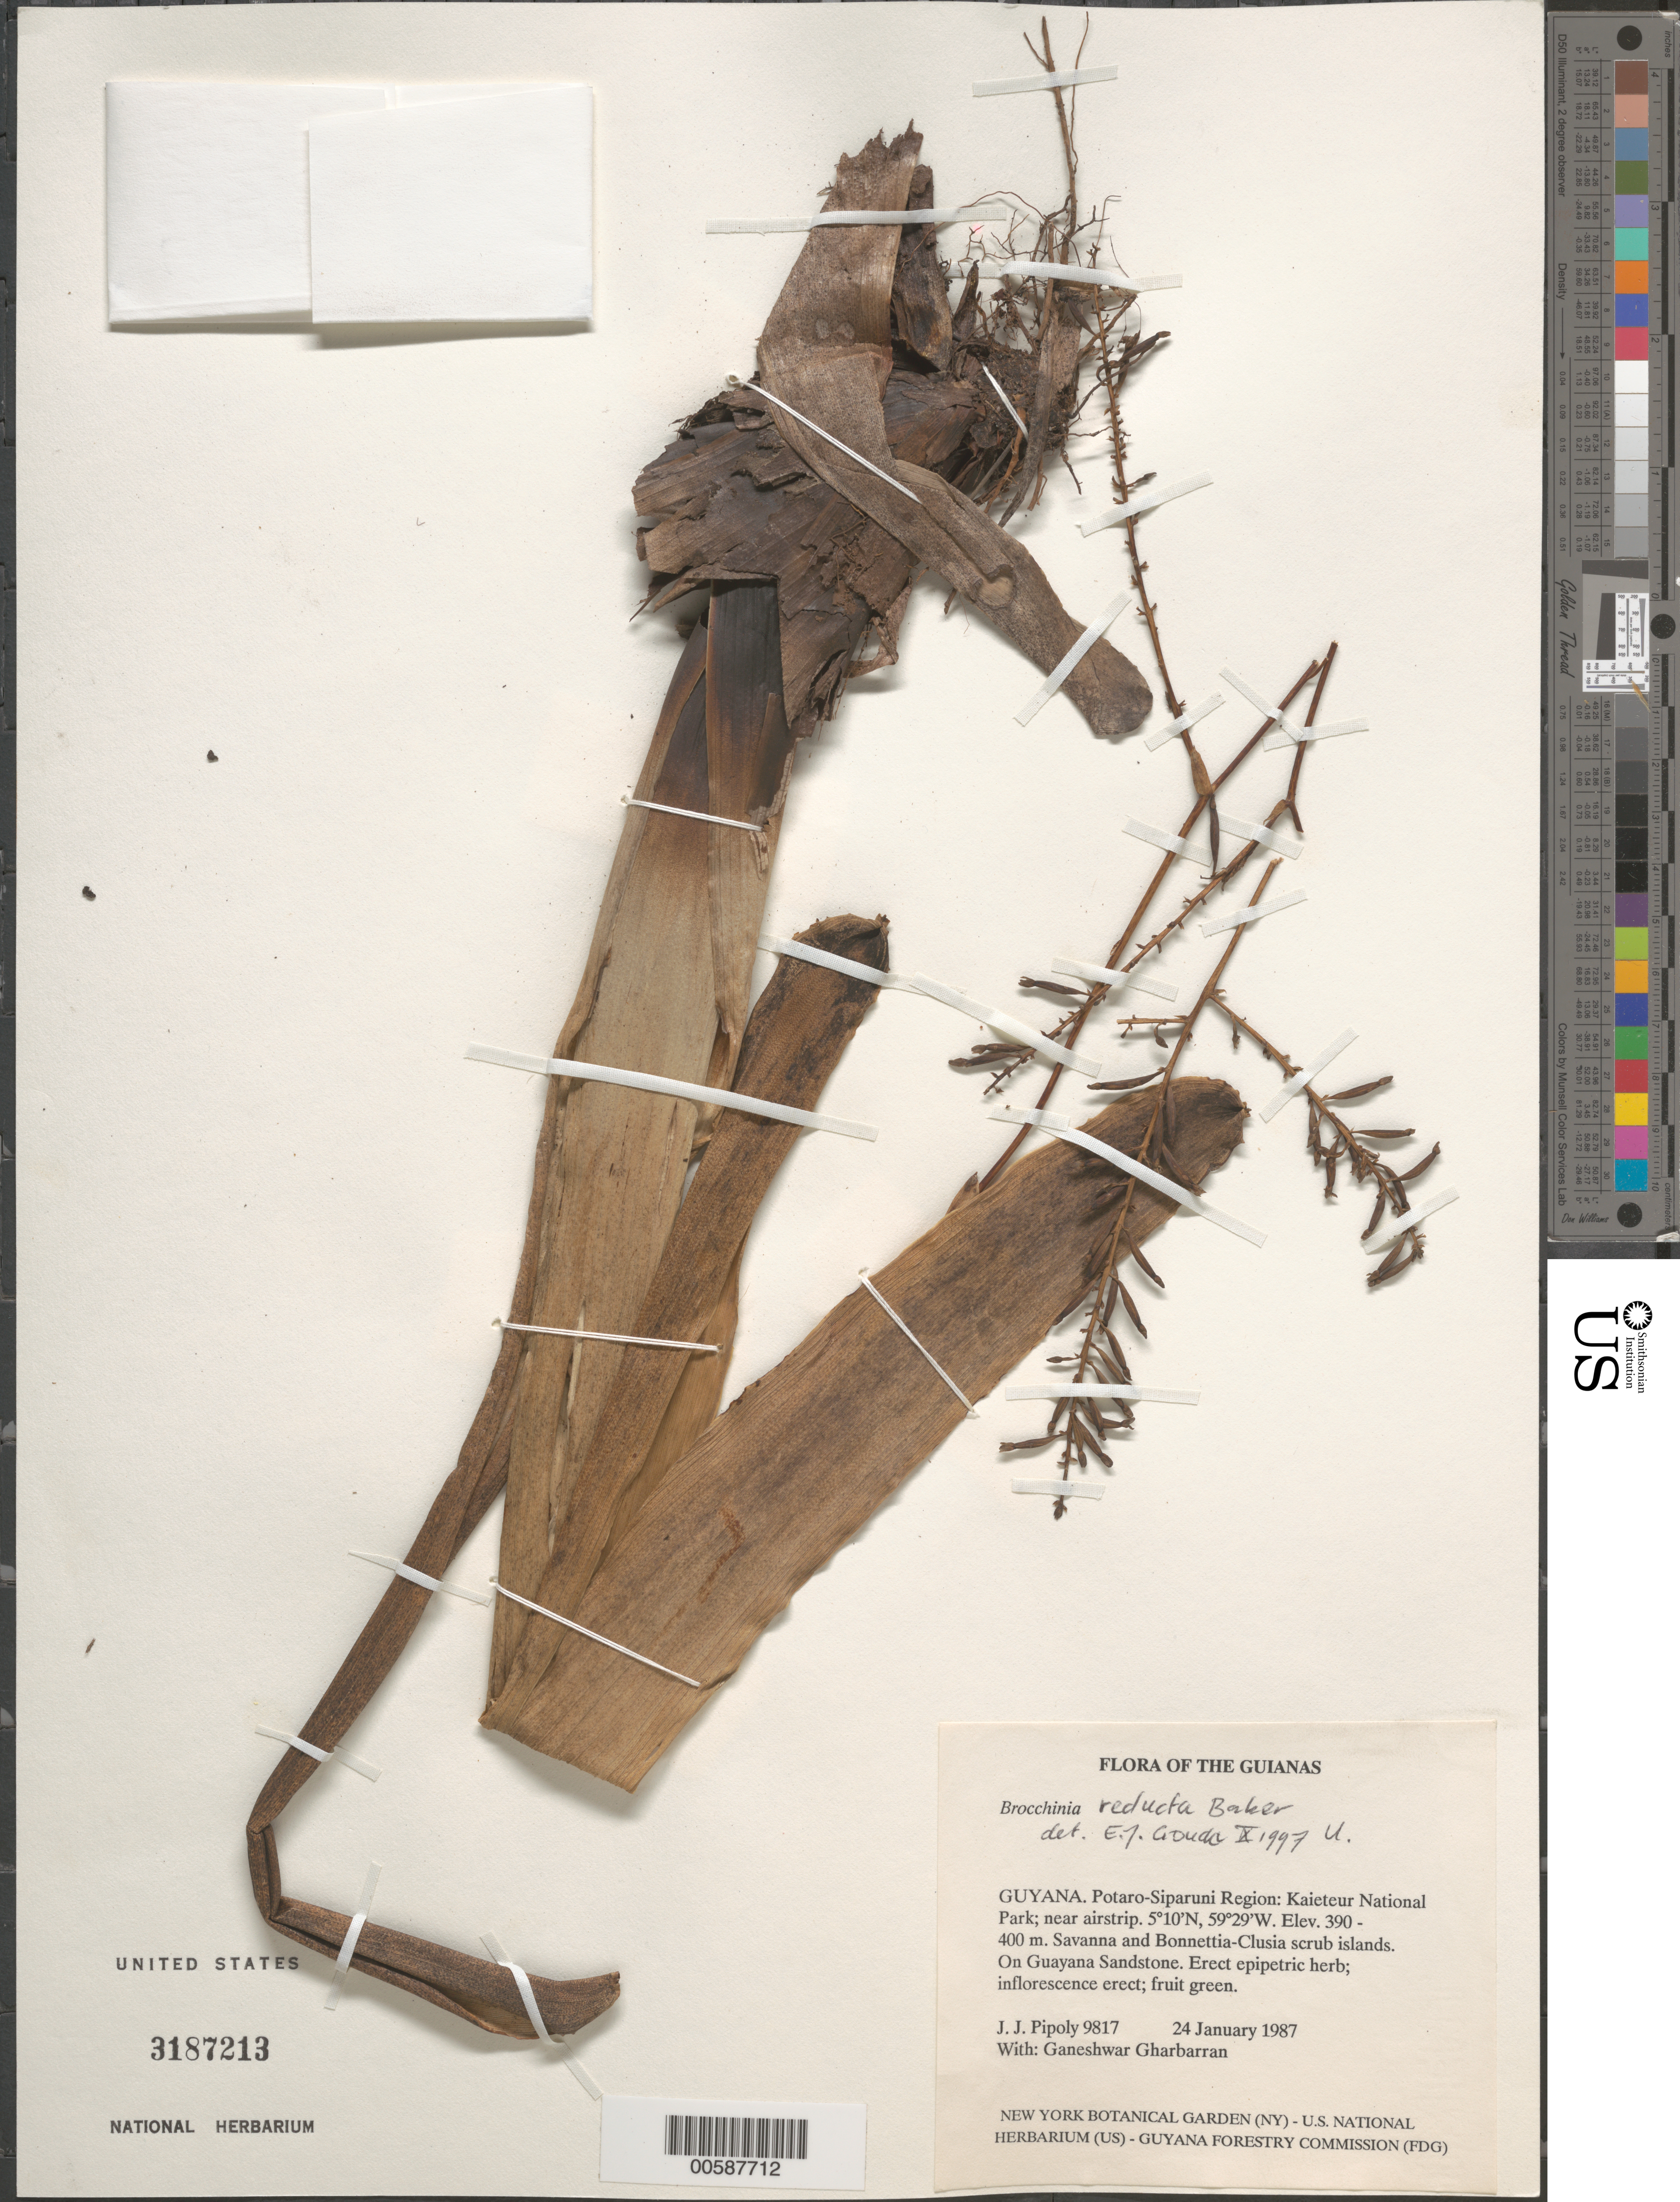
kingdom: Plantae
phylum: Tracheophyta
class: Liliopsida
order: Poales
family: Bromeliaceae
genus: Brocchinia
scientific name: Brocchinia reducta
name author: Baker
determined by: Gouda, E. J.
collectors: J. J. Pipoly & G. Gharbarran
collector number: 9817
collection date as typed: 24 January 1987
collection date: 1987-01-24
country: Guyana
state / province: Potaro-Siparuni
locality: Kaieteur National Park; near airstrip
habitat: Savanna and Bonnetia-Clusia scrub islands. Guayana sandstone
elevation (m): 390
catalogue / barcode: US 3187213